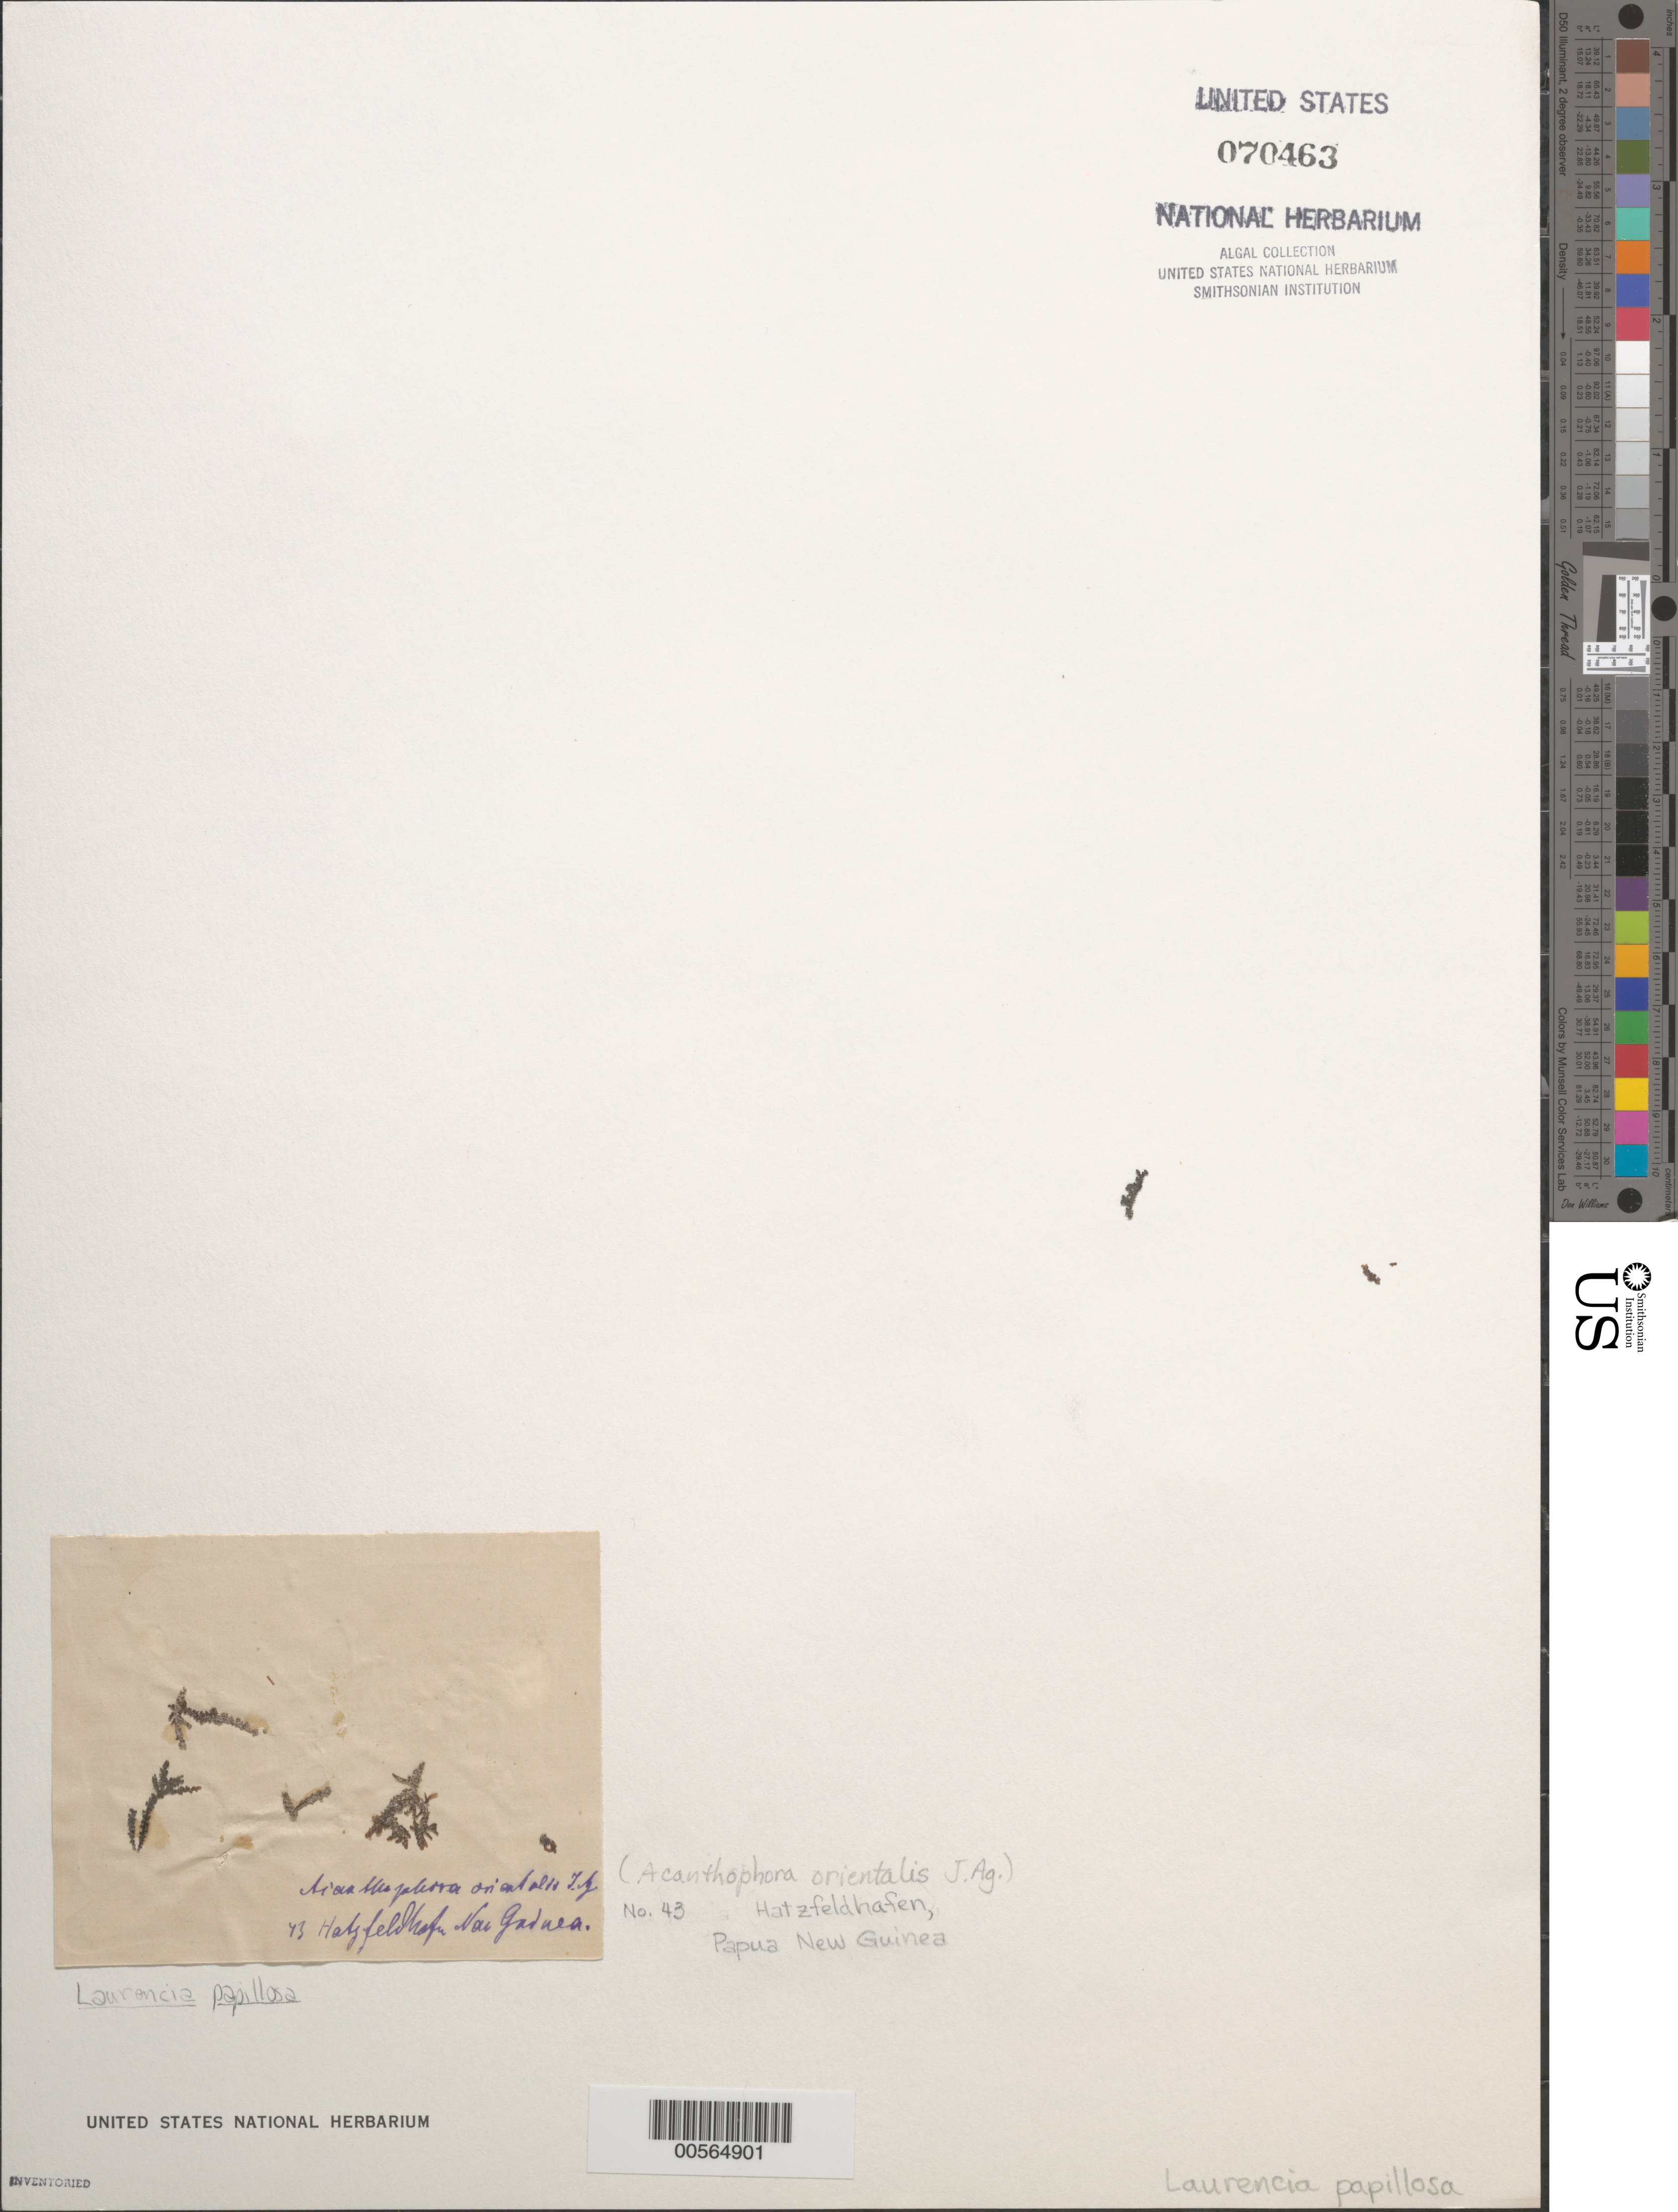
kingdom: Plantae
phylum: Rhodophyta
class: Florideophyceae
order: Ceramiales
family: Rhodomelaceae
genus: Palisada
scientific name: Palisada perforata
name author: (Bory) K.W. Nam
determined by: Algae name updating Project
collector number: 43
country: Papua New Guinea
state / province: Madang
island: New Guinea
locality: Hatzfeldthafen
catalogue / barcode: US 70463